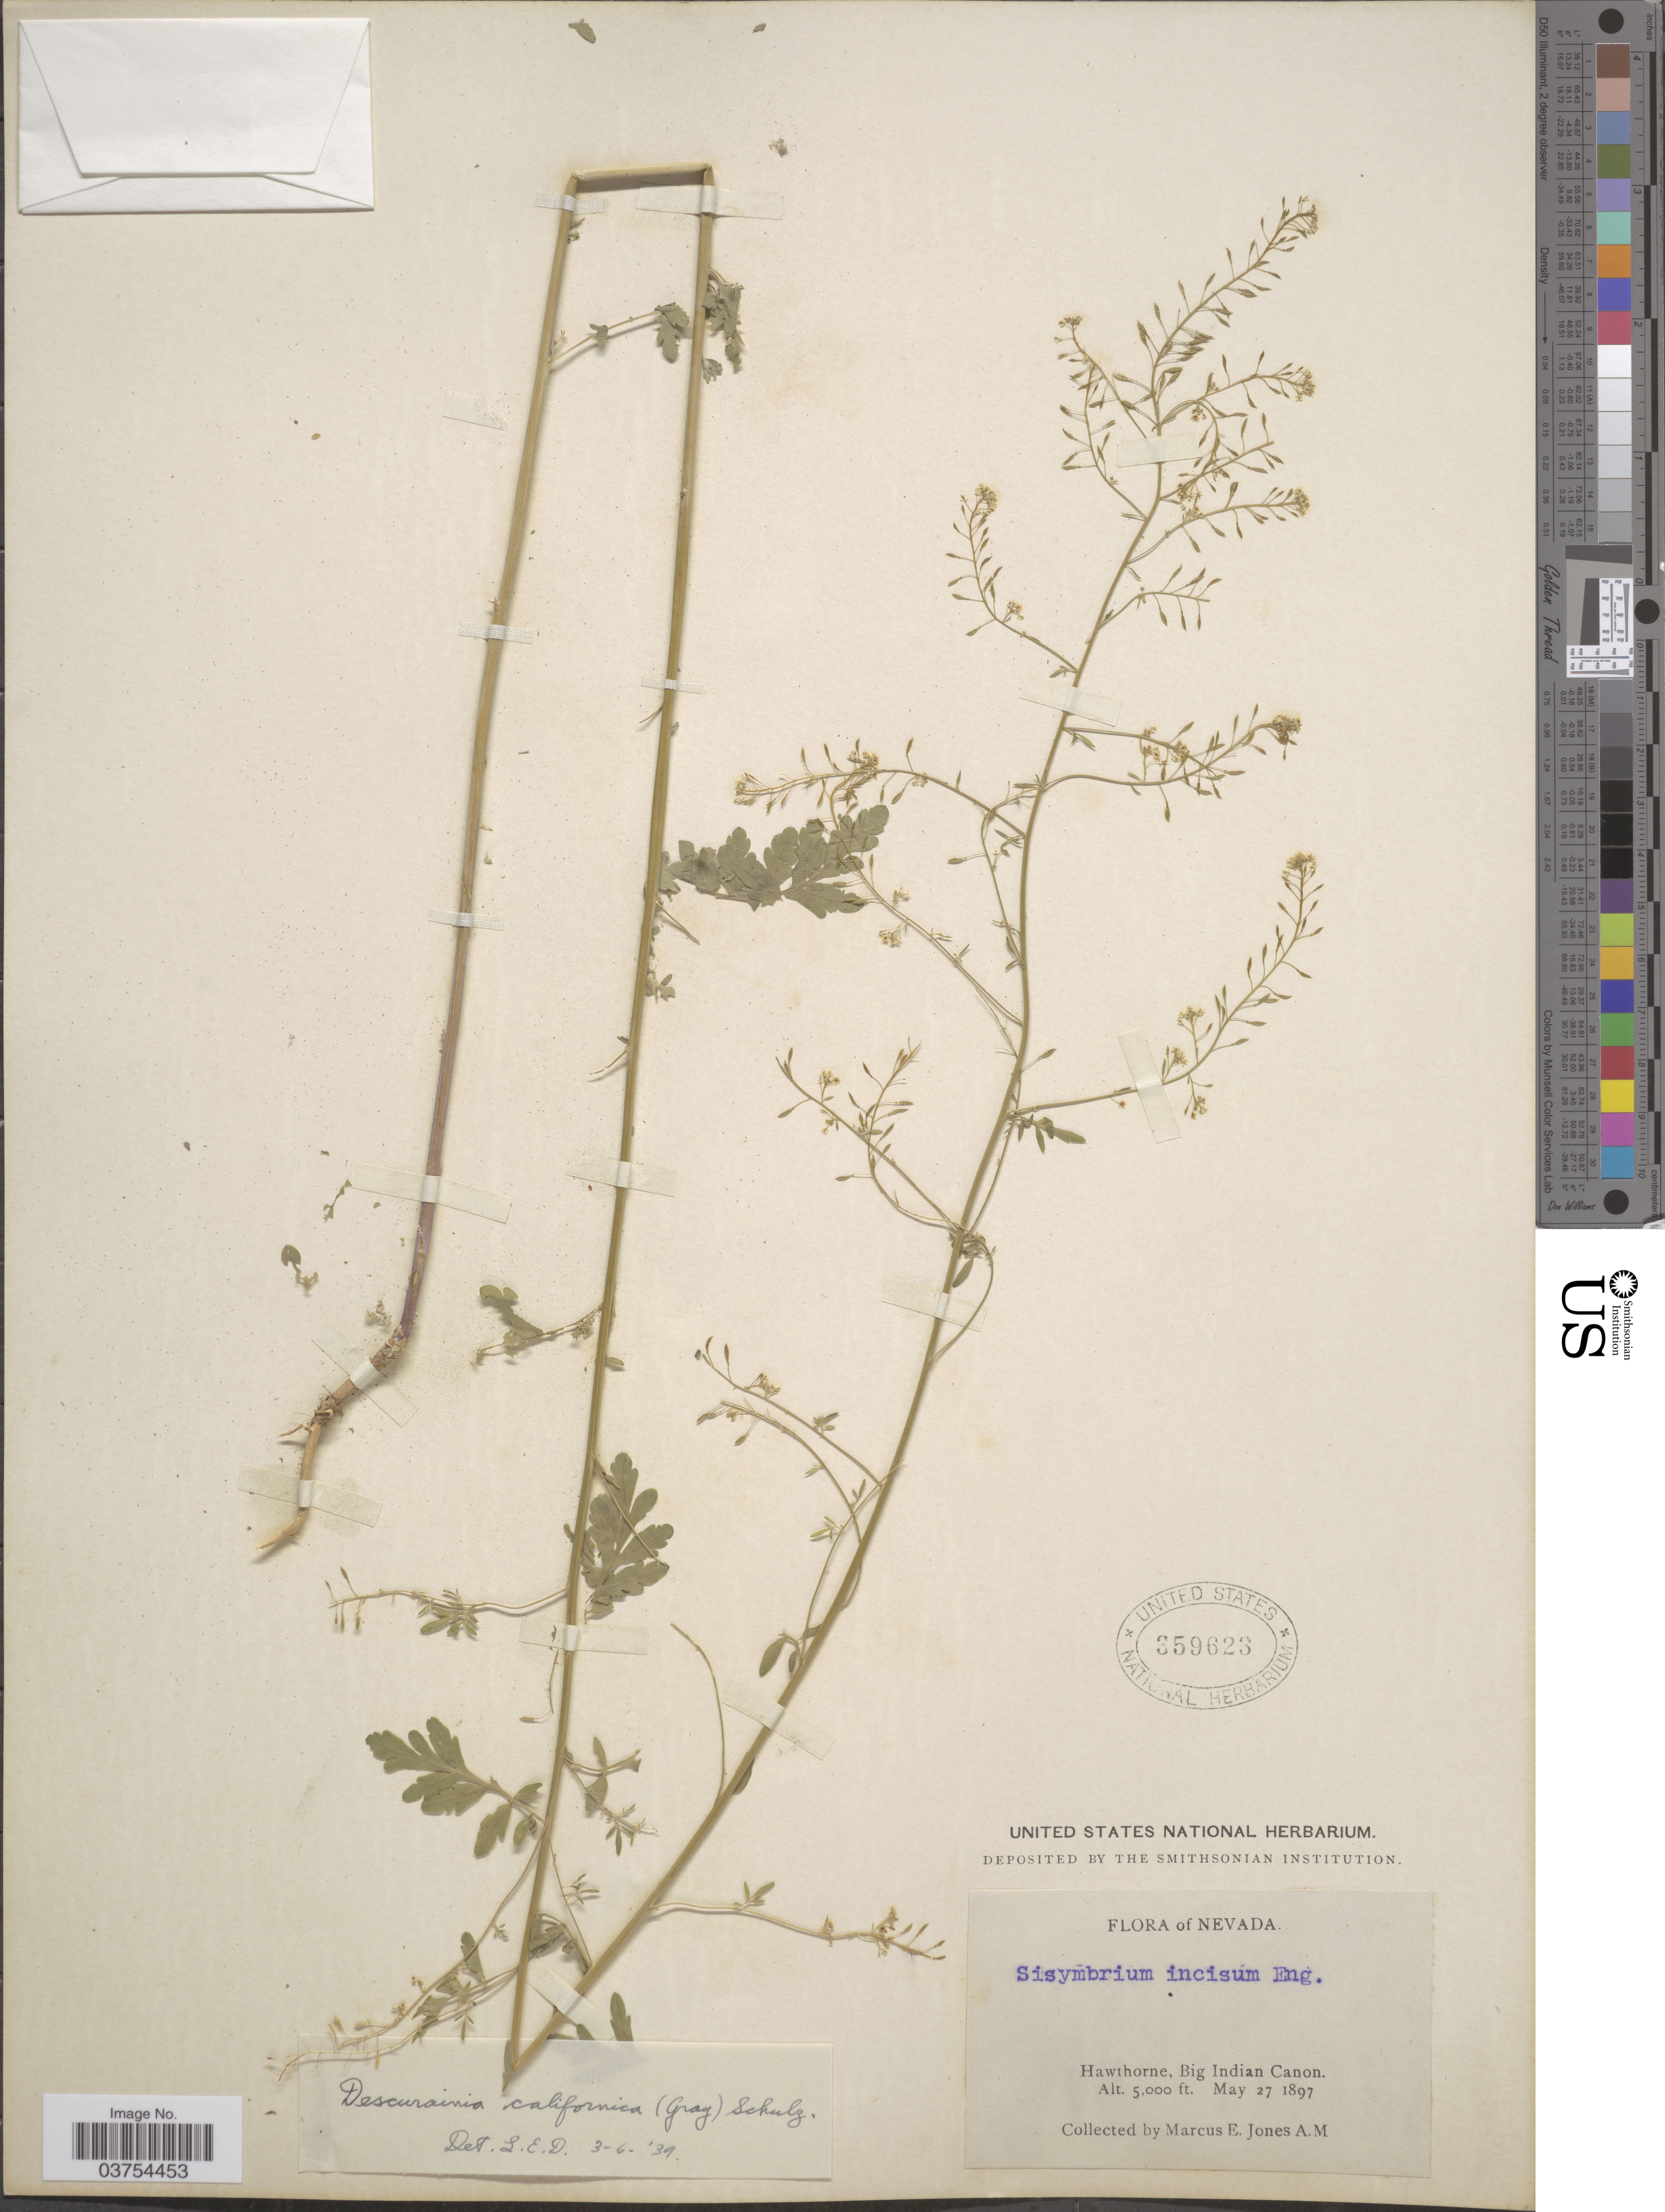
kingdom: Plantae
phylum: Tracheophyta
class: Magnoliopsida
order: Brassicales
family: Brassicaceae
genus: Descurainia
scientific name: Descurainia californica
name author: (A. Gray) O.E. Schulz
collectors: M. E. Jones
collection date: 1897-05-27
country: United States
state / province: Nevada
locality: Hawthorne, Big Indian Canon.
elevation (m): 1524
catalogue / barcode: US 359623